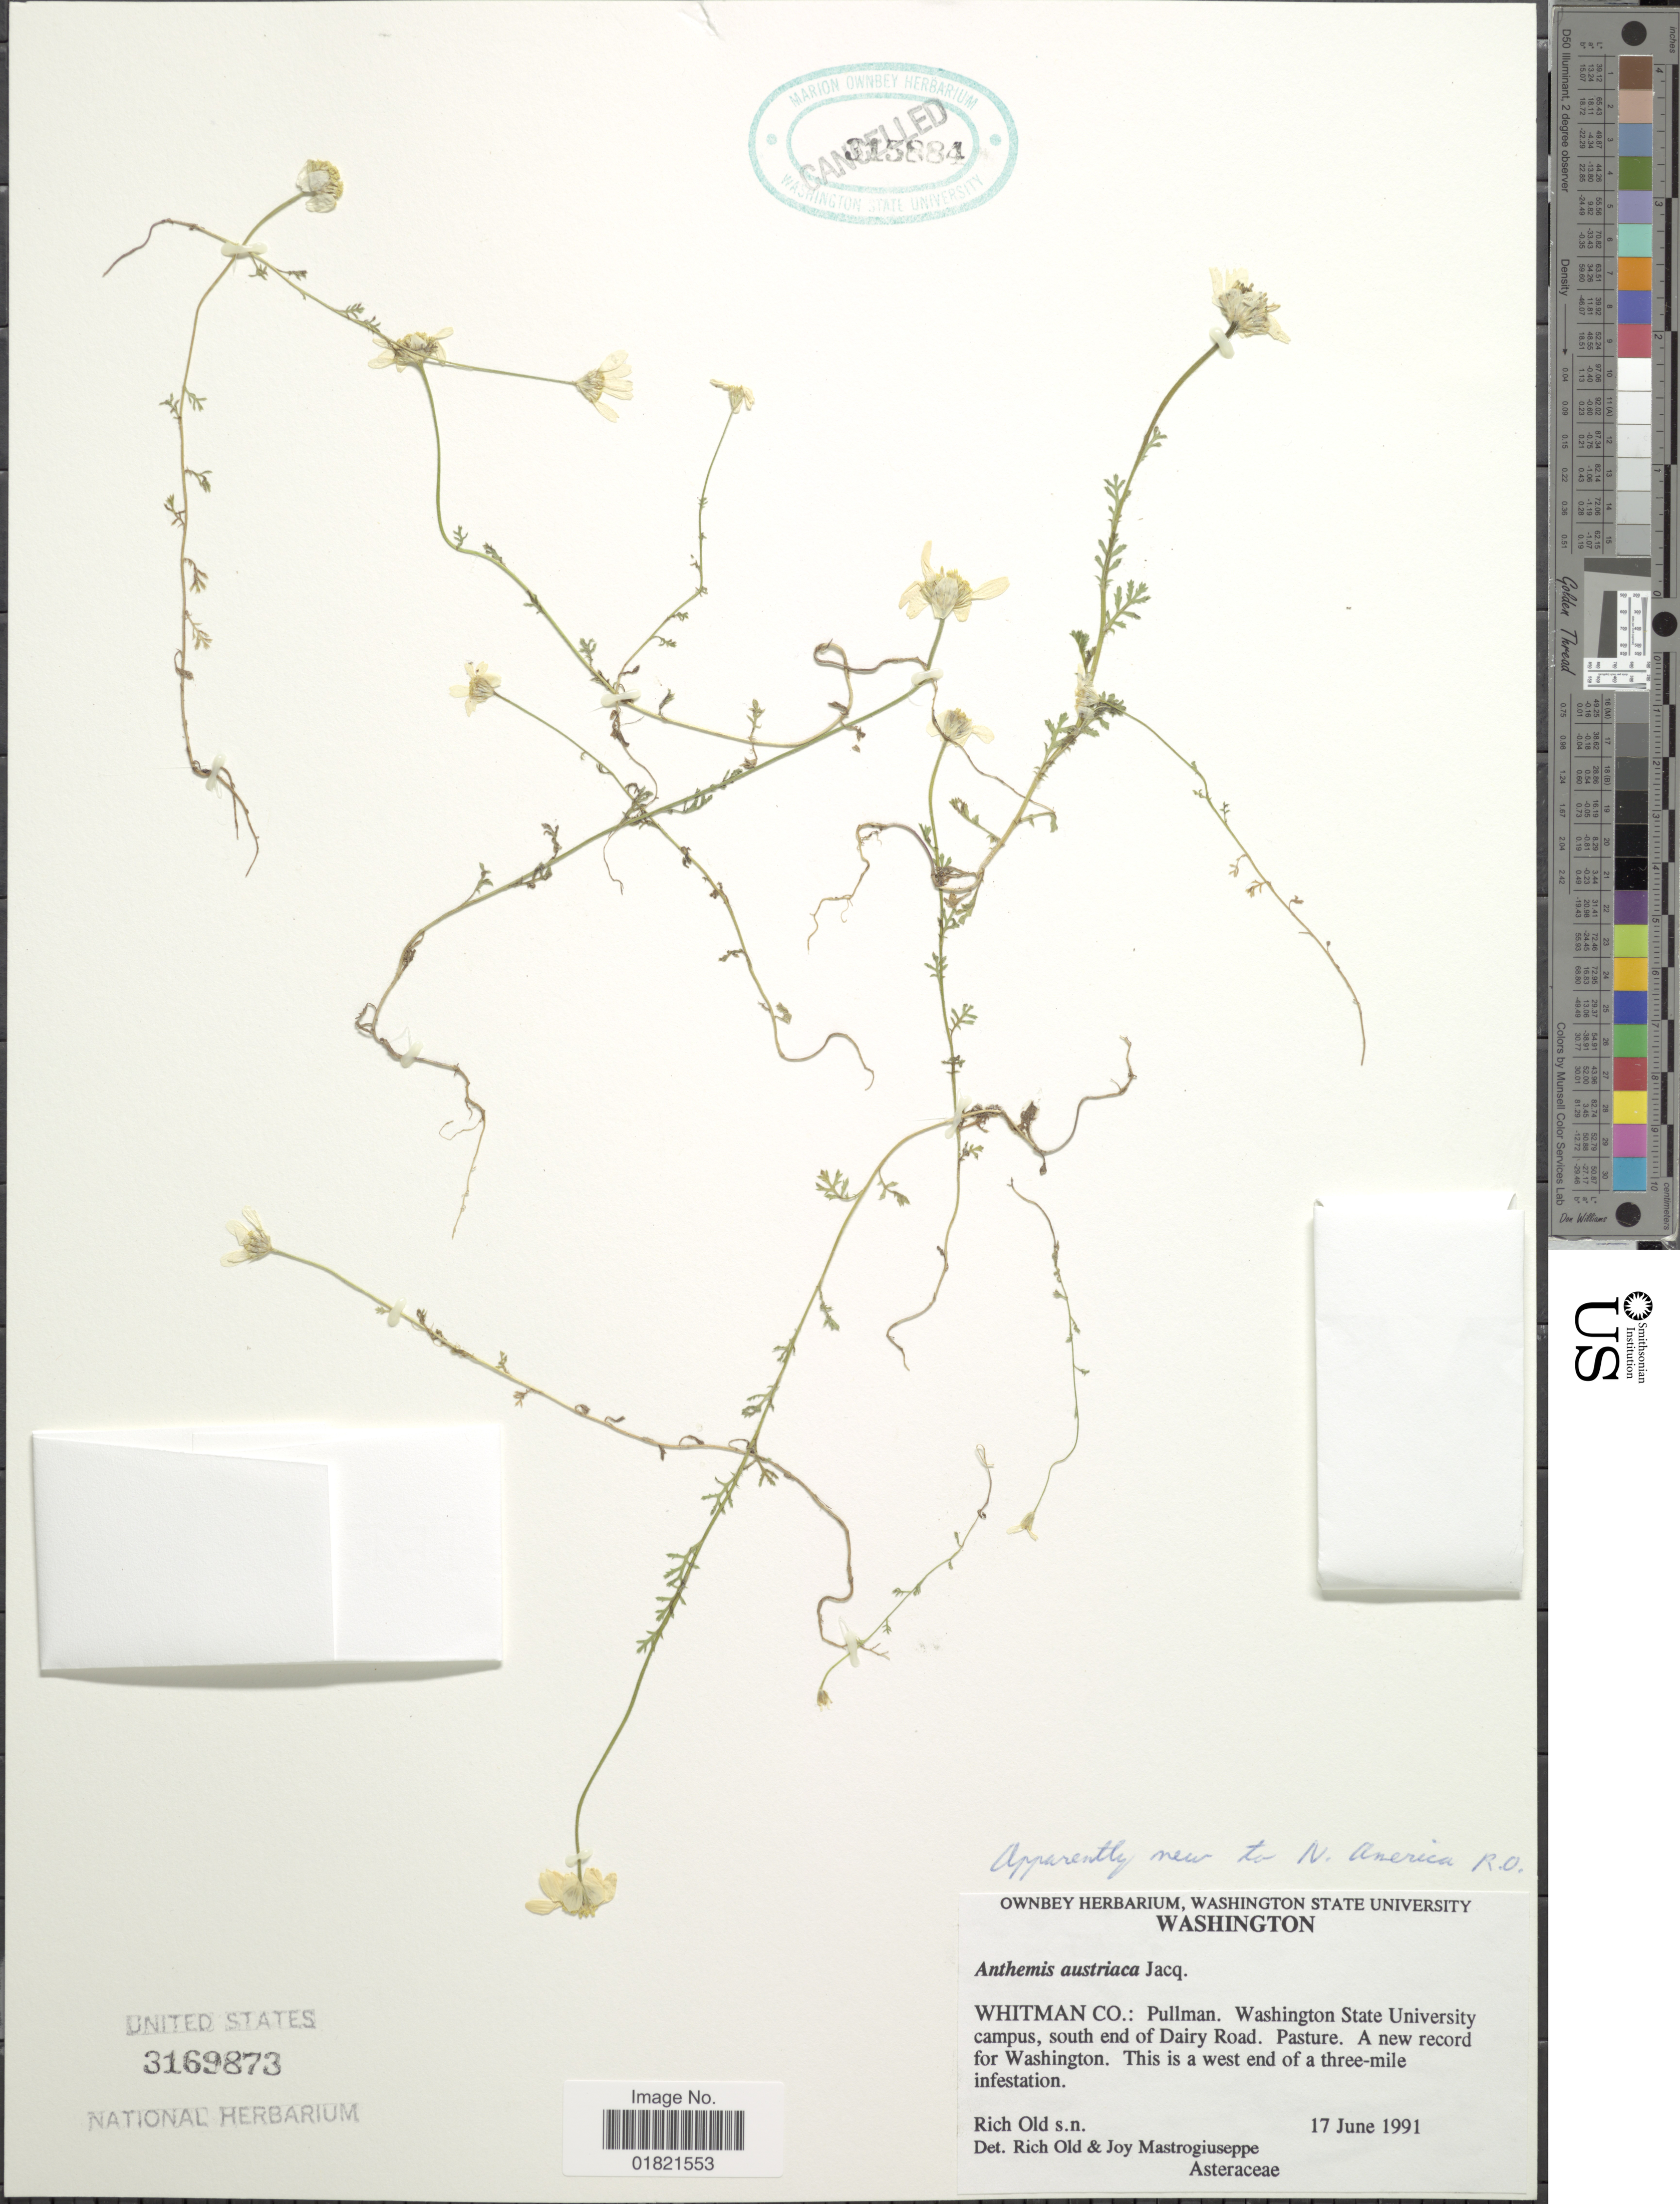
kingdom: Plantae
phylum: Tracheophyta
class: Magnoliopsida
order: Asterales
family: Asteraceae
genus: Anthemis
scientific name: Anthemis austriaca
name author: Jacq.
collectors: R. Old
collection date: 1991-06-17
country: United States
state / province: Washington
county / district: Whitman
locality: Whitman Co.: Pullman. Washington State University campus, south end of Dairy Road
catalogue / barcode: US 3169873